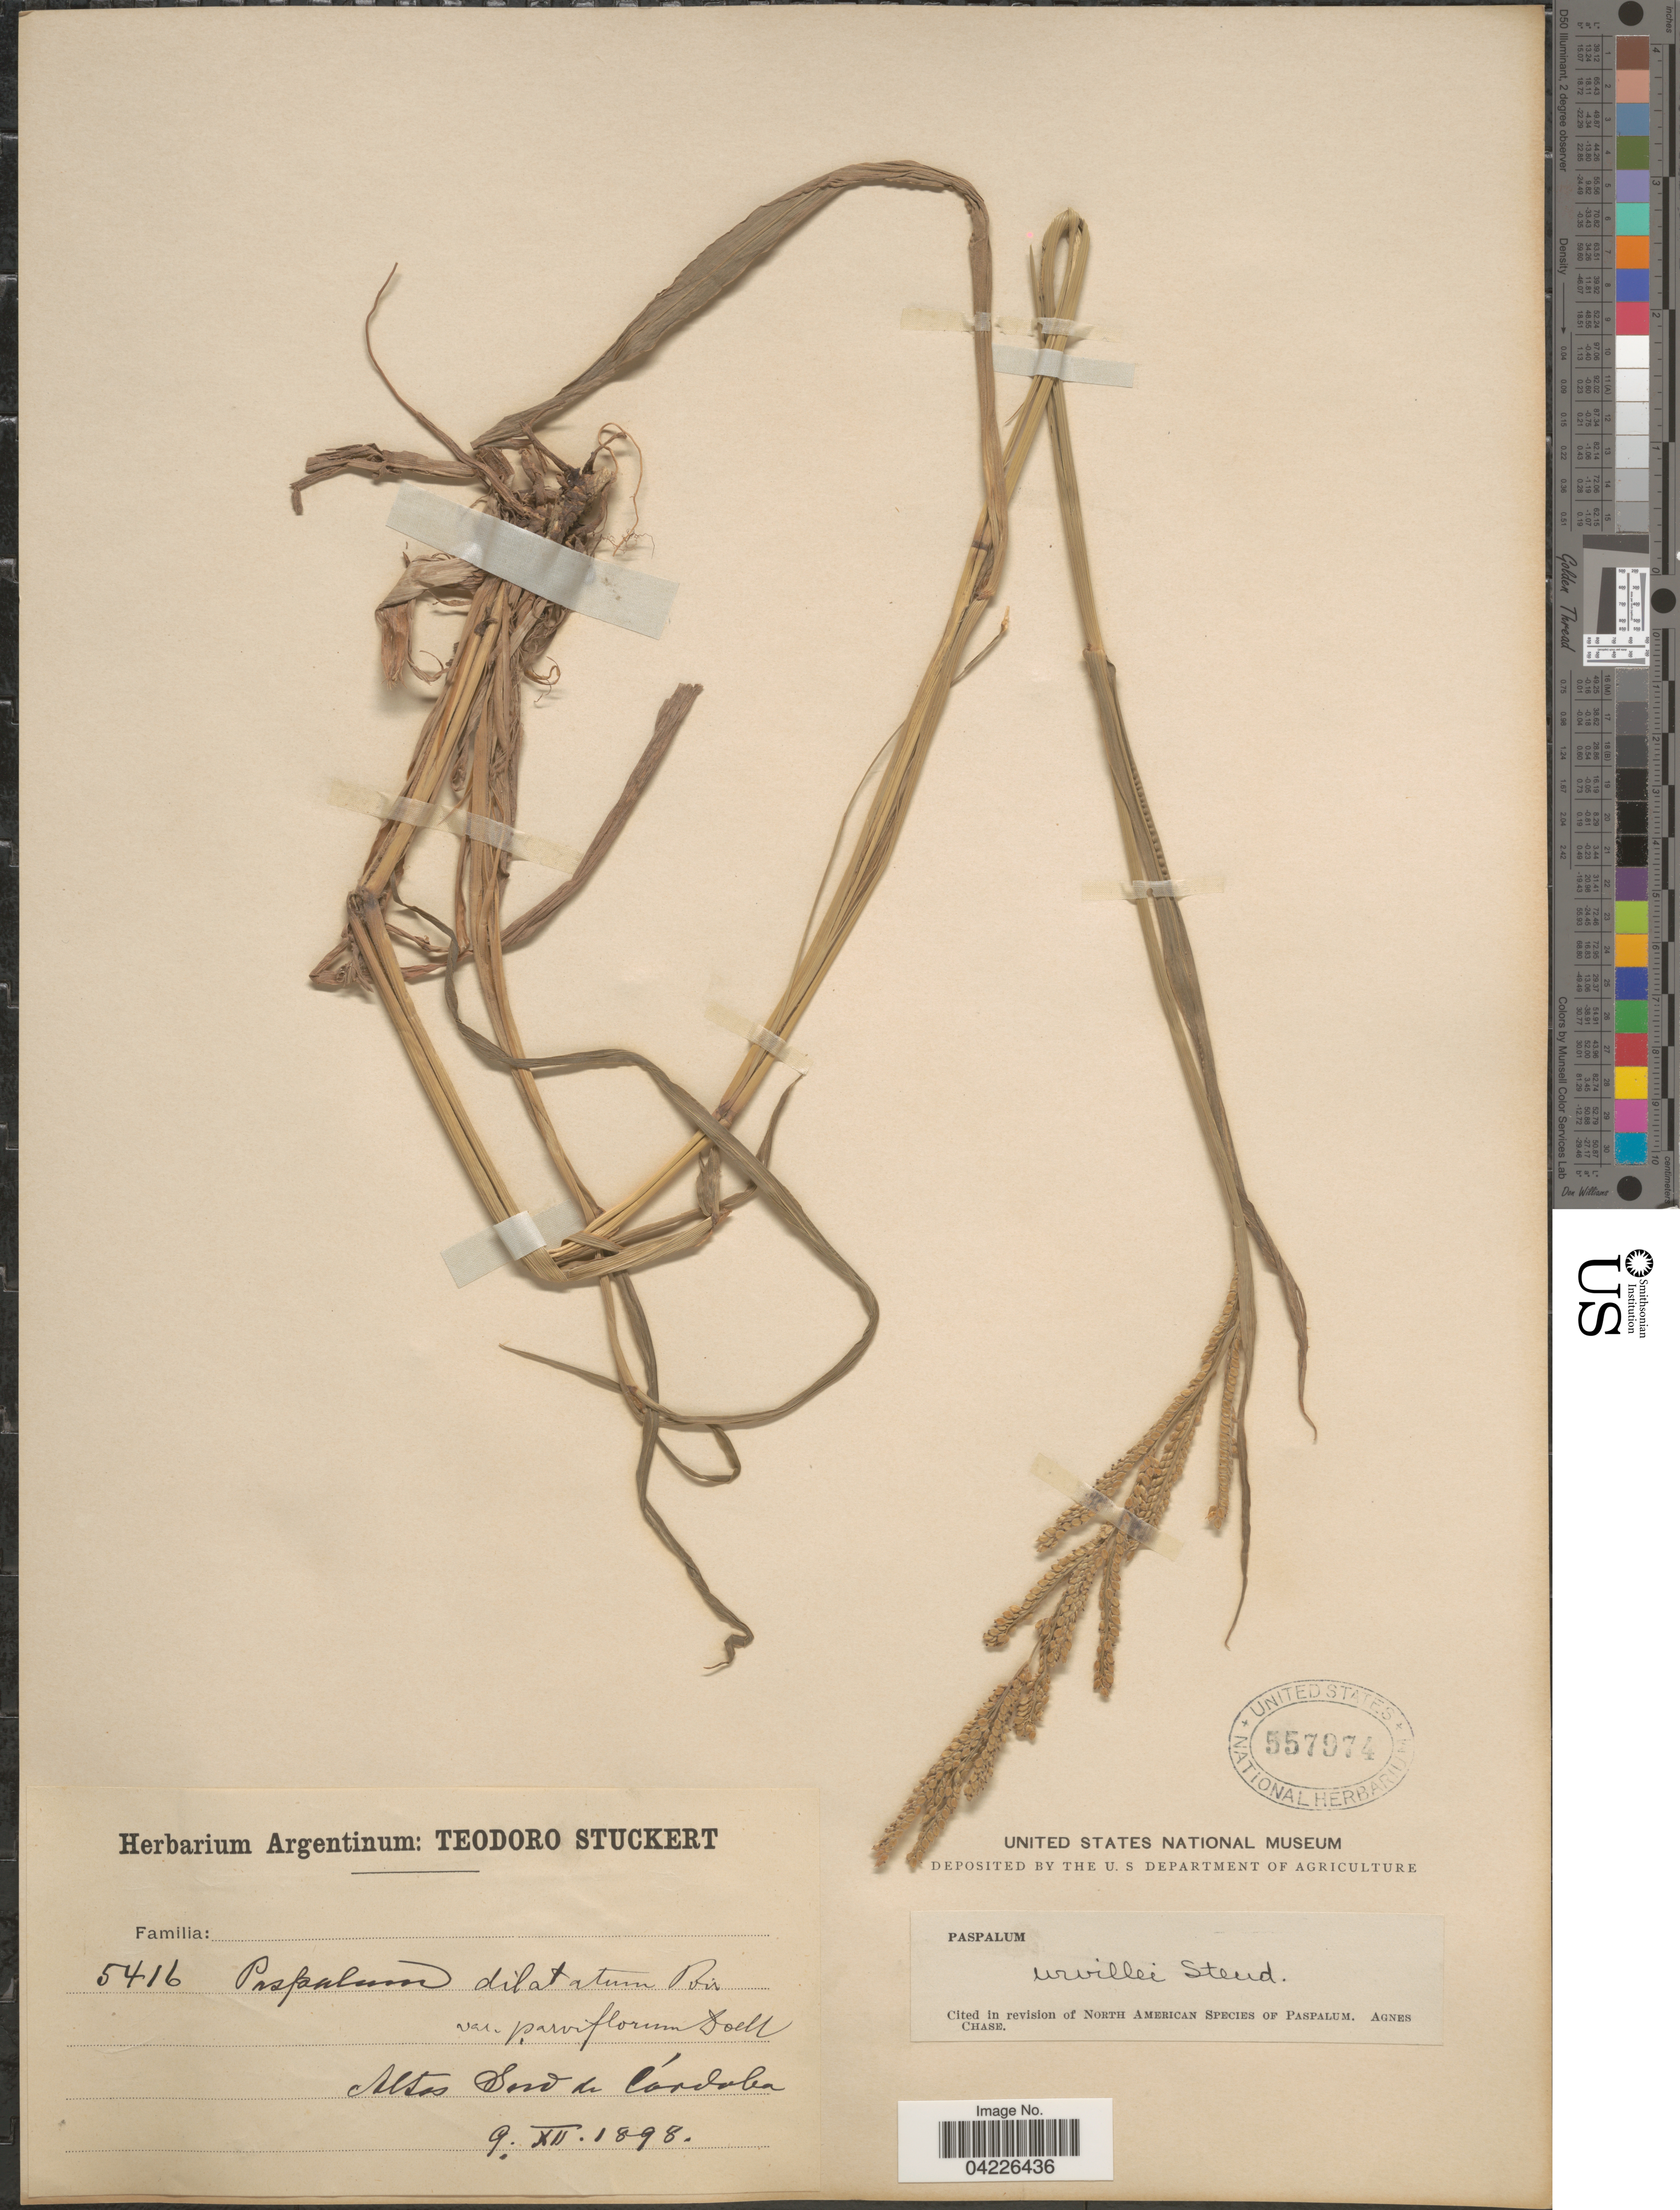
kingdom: Plantae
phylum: Tracheophyta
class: Liliopsida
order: Poales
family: Poaceae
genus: Paspalum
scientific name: Paspalum urvillei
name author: Steud.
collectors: T. Stuckert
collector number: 5416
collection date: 1898-12-09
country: Argentina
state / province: Cordoba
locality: Altos Sud de Córdoba.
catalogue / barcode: US 557974